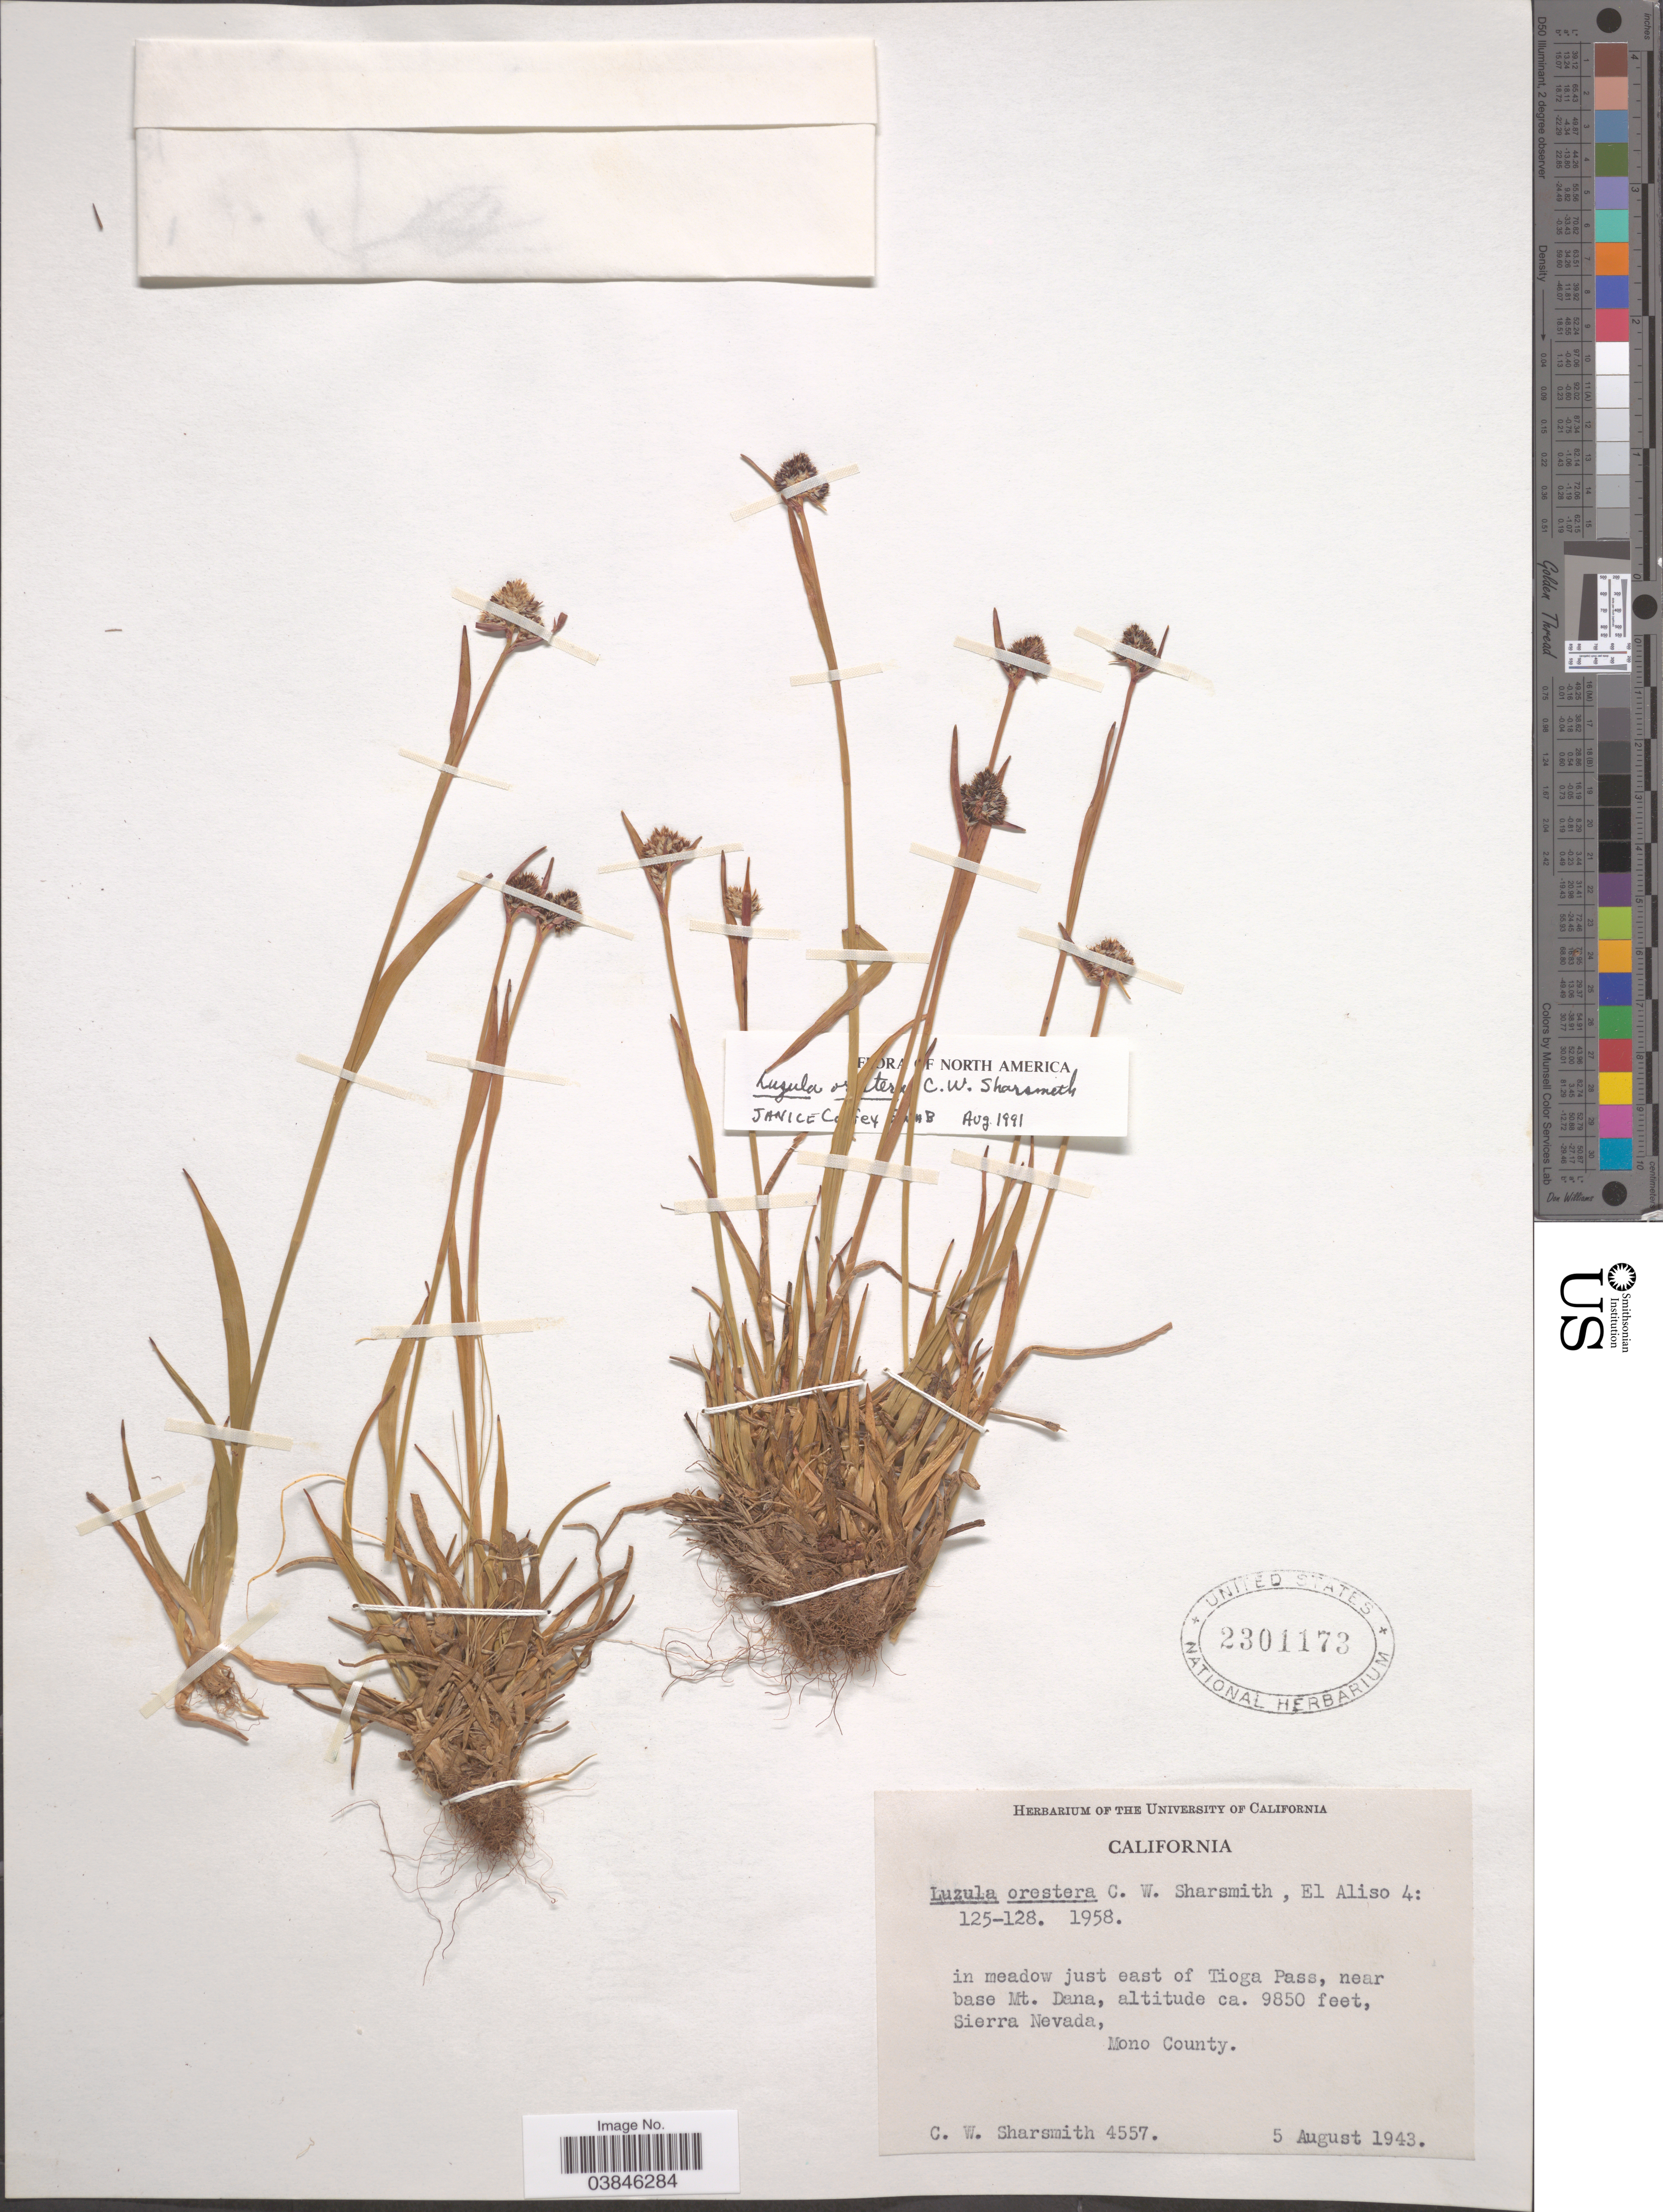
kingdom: Plantae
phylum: Tracheophyta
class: Liliopsida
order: Poales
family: Juncaceae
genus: Luzula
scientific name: Luzula orestera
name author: Sharsm.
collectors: C. Sharsmith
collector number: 4557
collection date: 1943-08-05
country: United States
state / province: California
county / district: Mono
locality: In meadow just east of Tioga Pass, near base Mt. Dana, Sierra Nevada, Mono County.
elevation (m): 3002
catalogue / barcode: US 2301173